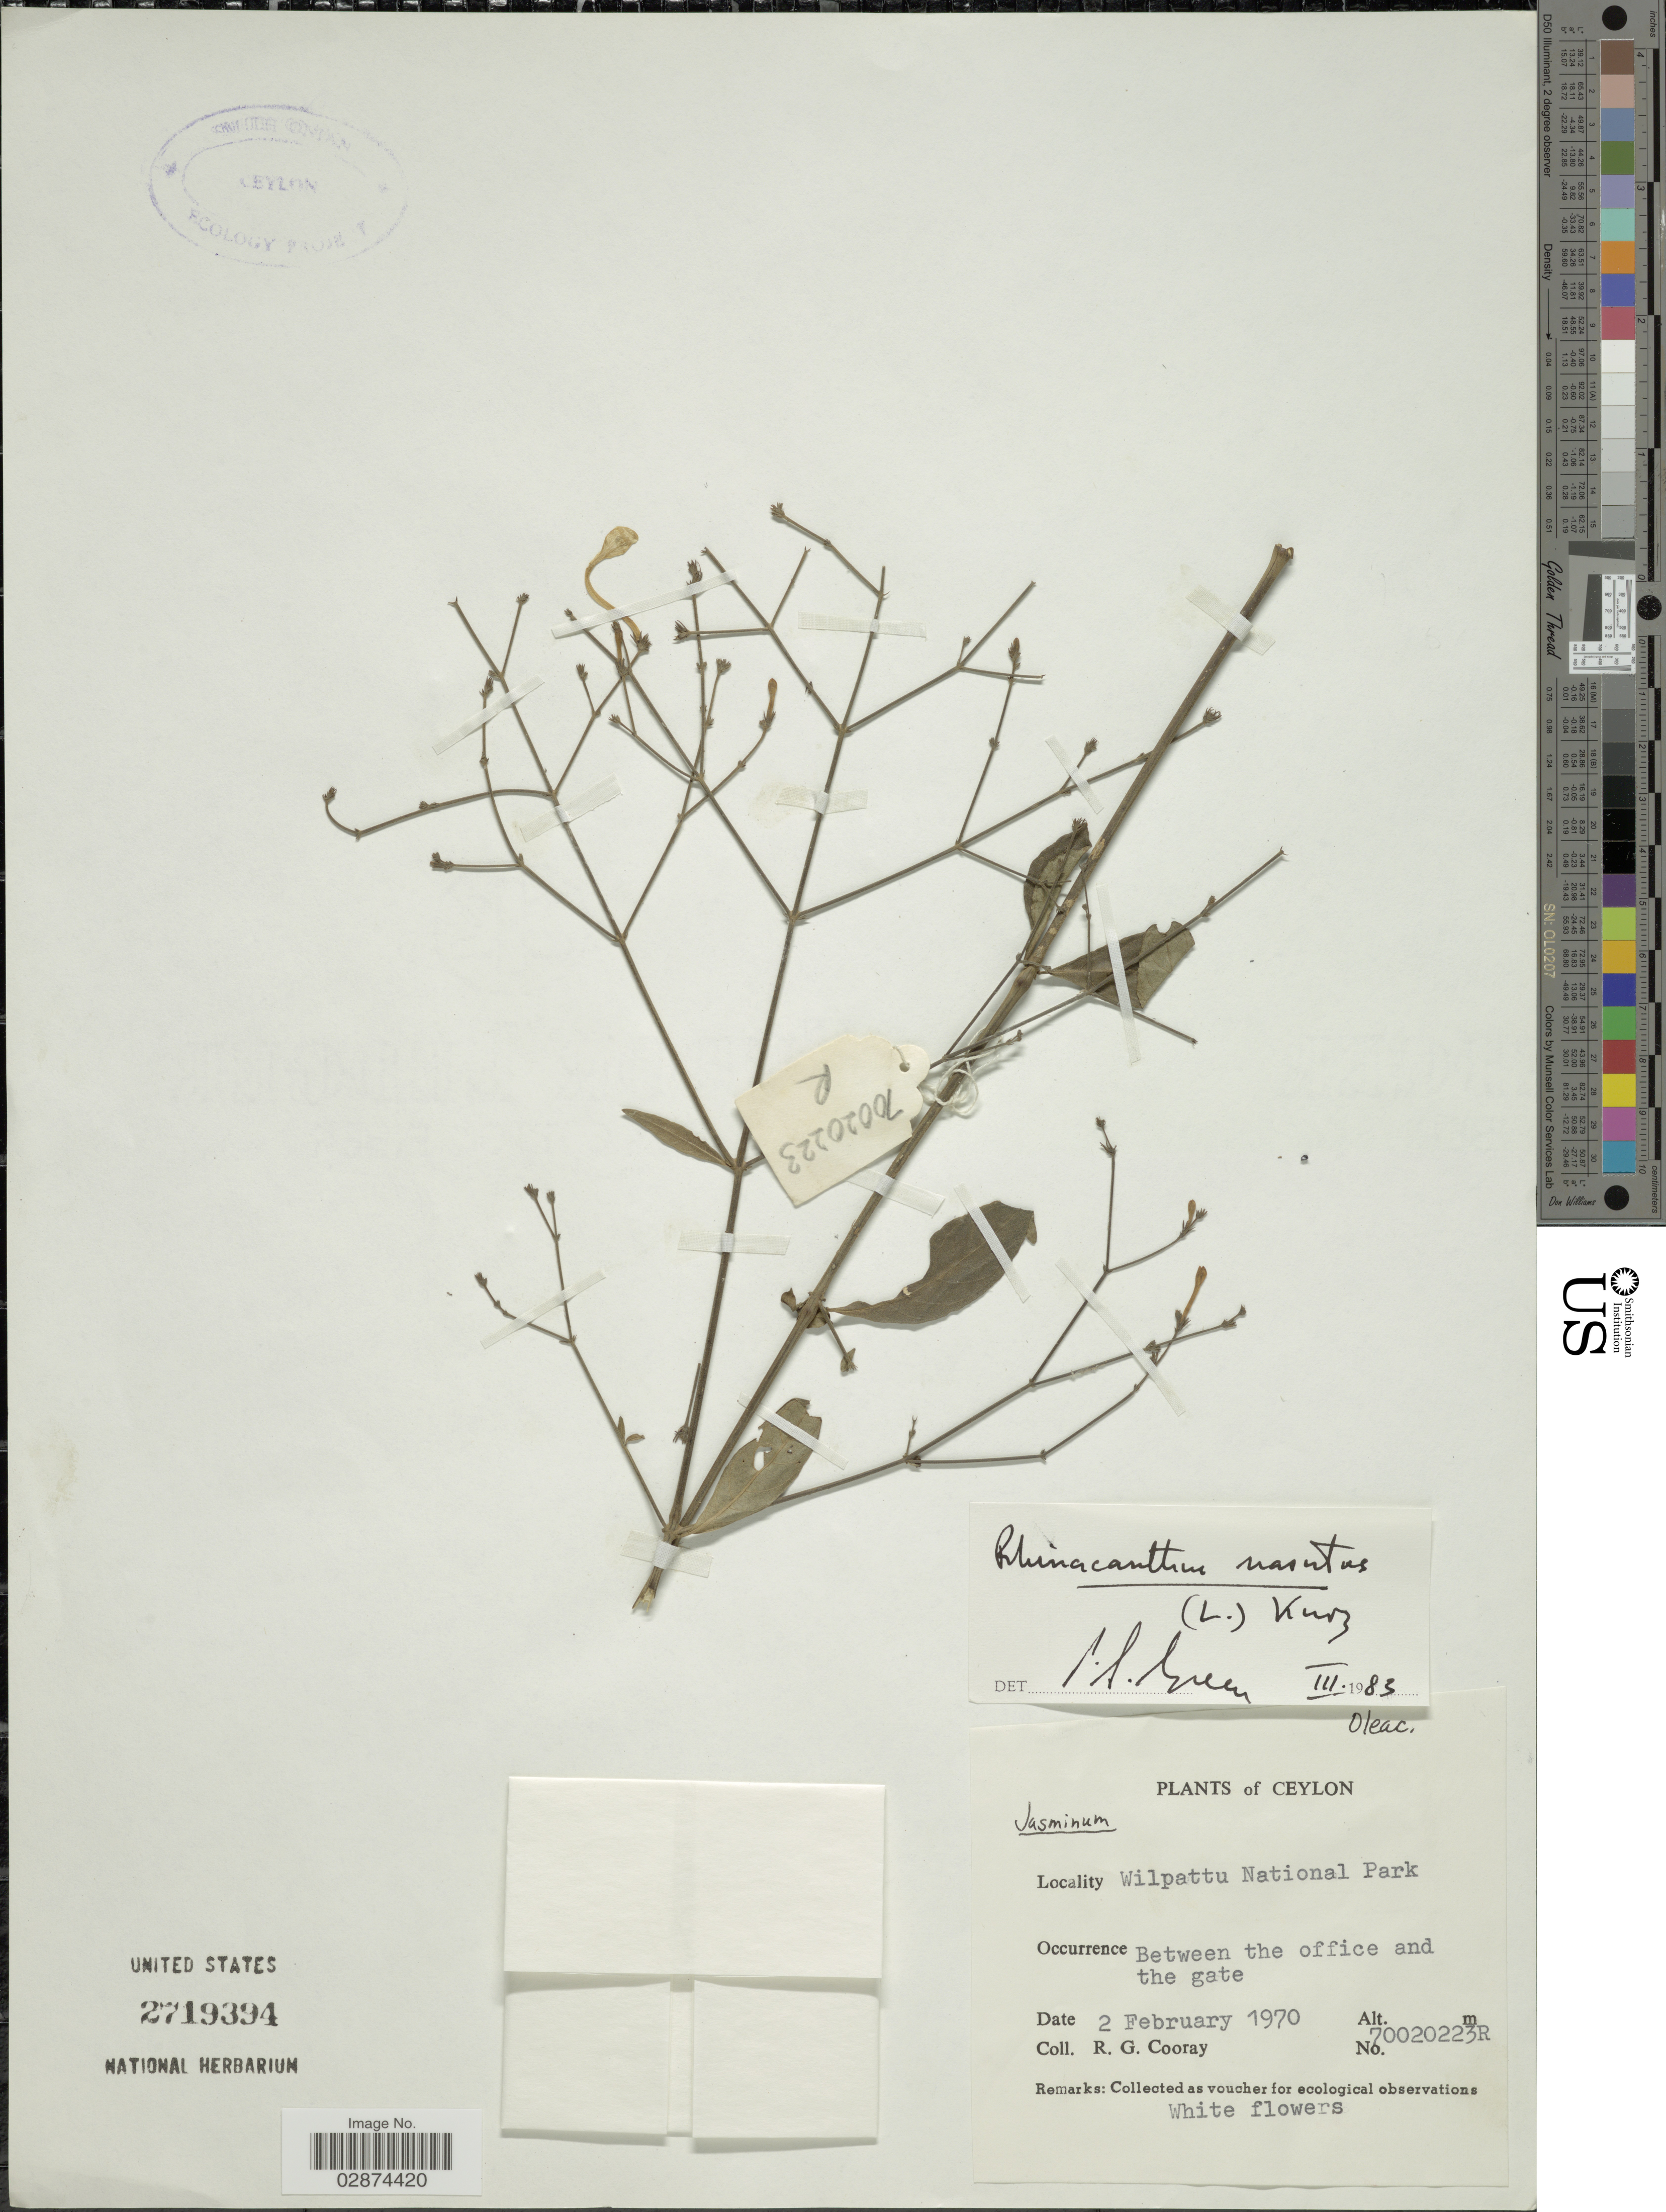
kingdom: Plantae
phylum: Tracheophyta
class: Magnoliopsida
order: Lamiales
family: Acanthaceae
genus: Rhinacanthus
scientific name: Rhinacanthus nasutus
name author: (L.) Kurz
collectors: R. Cooray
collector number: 70020223R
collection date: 1970-02-02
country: Sri Lanka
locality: Ceylon. Wilpattu National Park.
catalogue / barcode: US 2719394